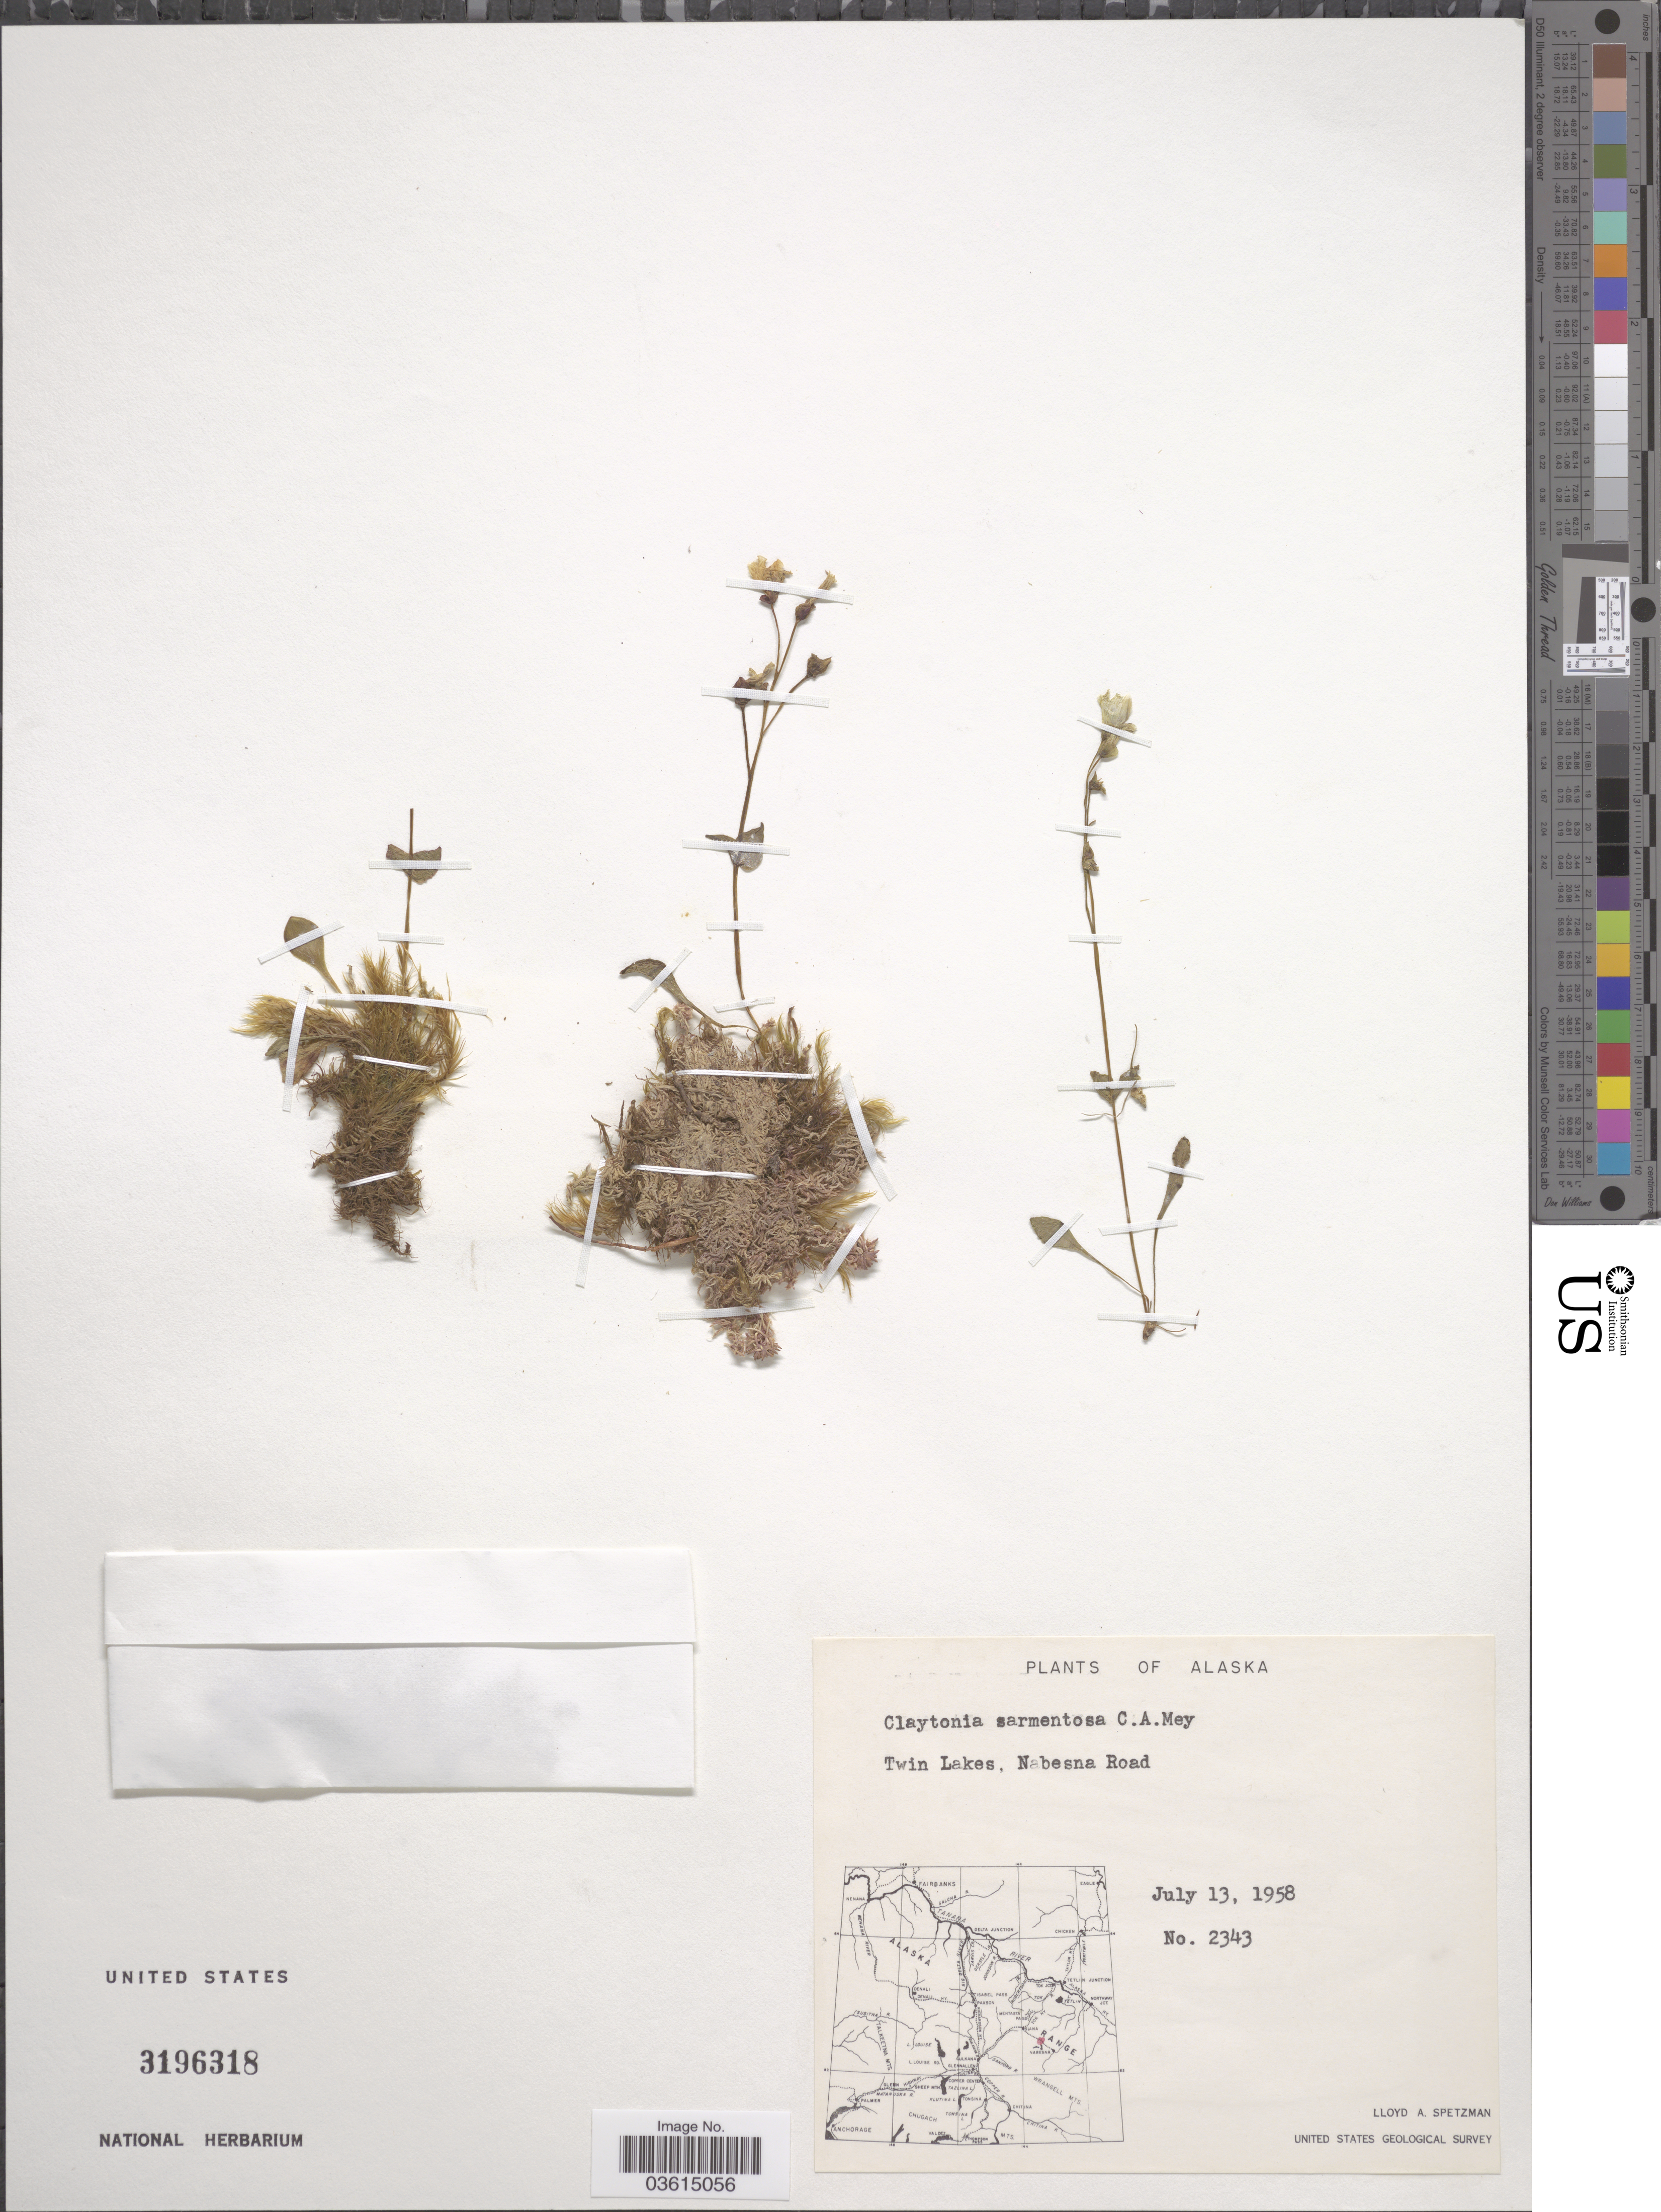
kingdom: Plantae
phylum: Tracheophyta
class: Magnoliopsida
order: Caryophyllales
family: Montiaceae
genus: Claytonia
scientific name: Claytonia sarmentosa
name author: C.A. Mey.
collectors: L. Spetzman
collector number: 2343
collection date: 1958-07-13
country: United States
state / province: Alaska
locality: Twin Lakes, Nabesna Road.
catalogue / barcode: US 3196318